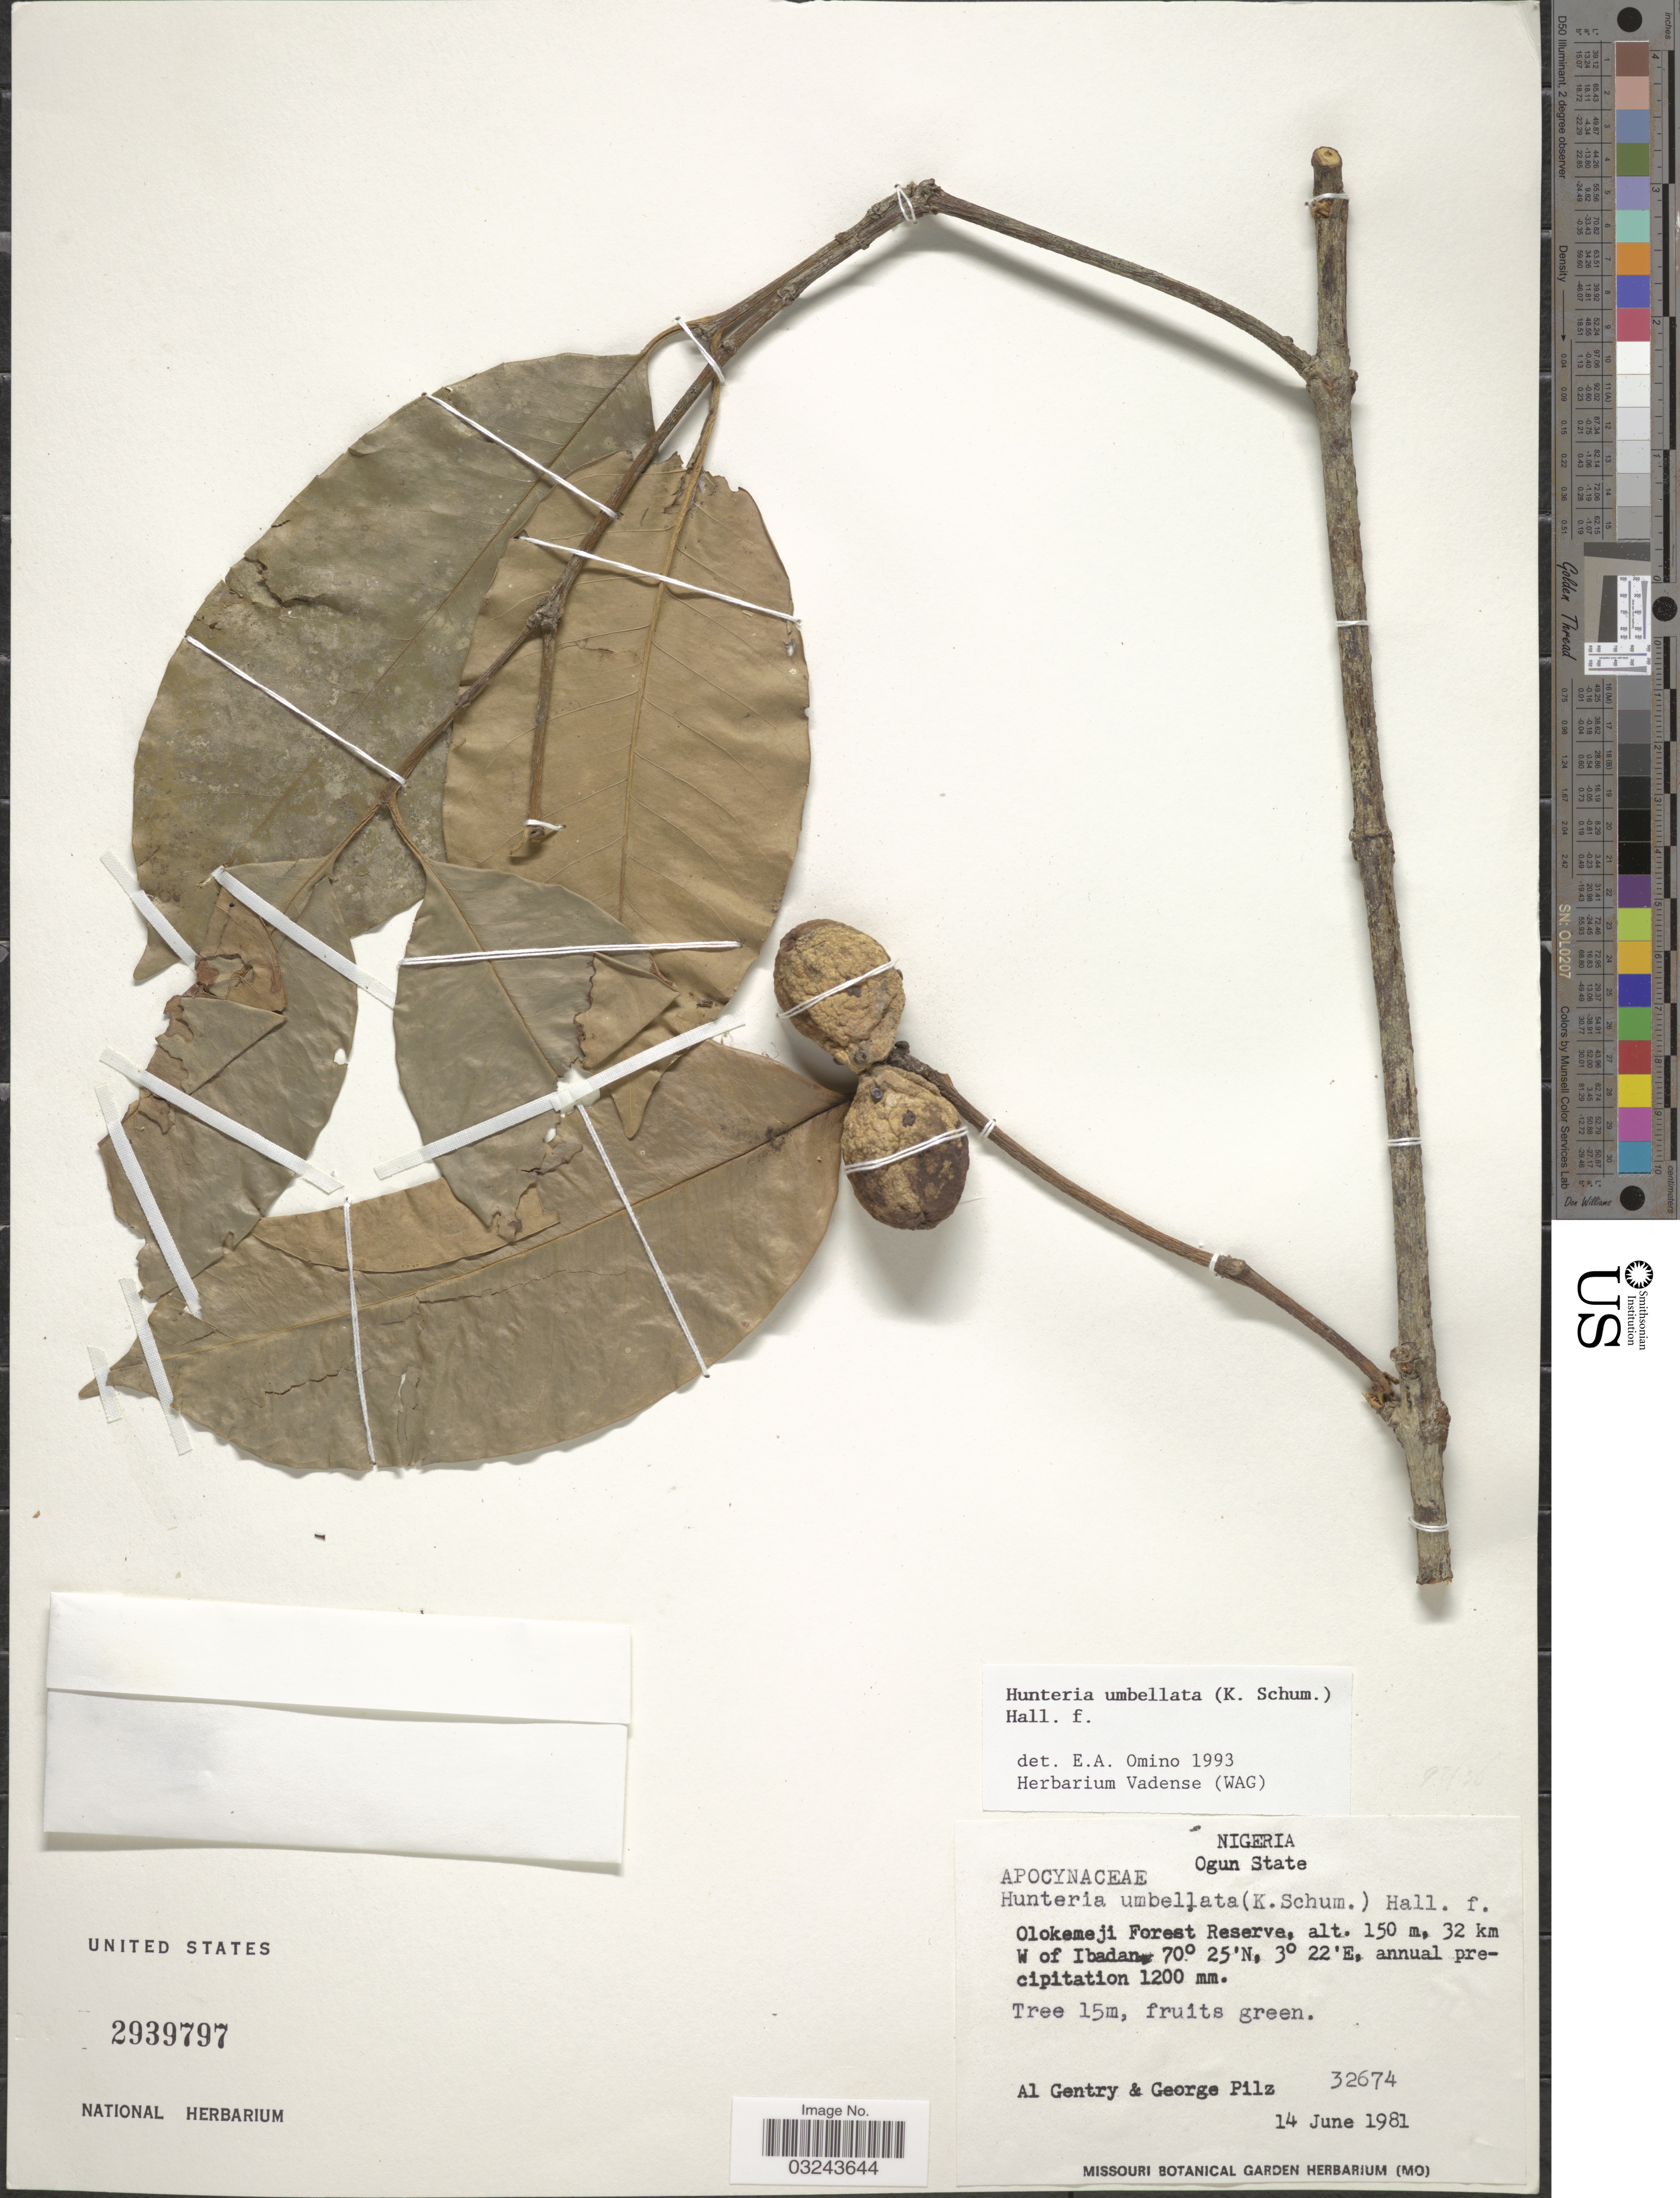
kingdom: Plantae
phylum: Tracheophyta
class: Magnoliopsida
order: Gentianales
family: Apocynaceae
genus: Hunteria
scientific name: Hunteria umbellata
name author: (K. Schum.) Hallier f.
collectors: A. H. Gentry & G. E. Pilz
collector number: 32674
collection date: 1981-06-14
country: Nigeria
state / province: Ogun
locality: Olokemeji Forest Reserve, 32 km W of Ibadang.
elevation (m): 150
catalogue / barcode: US 2939797